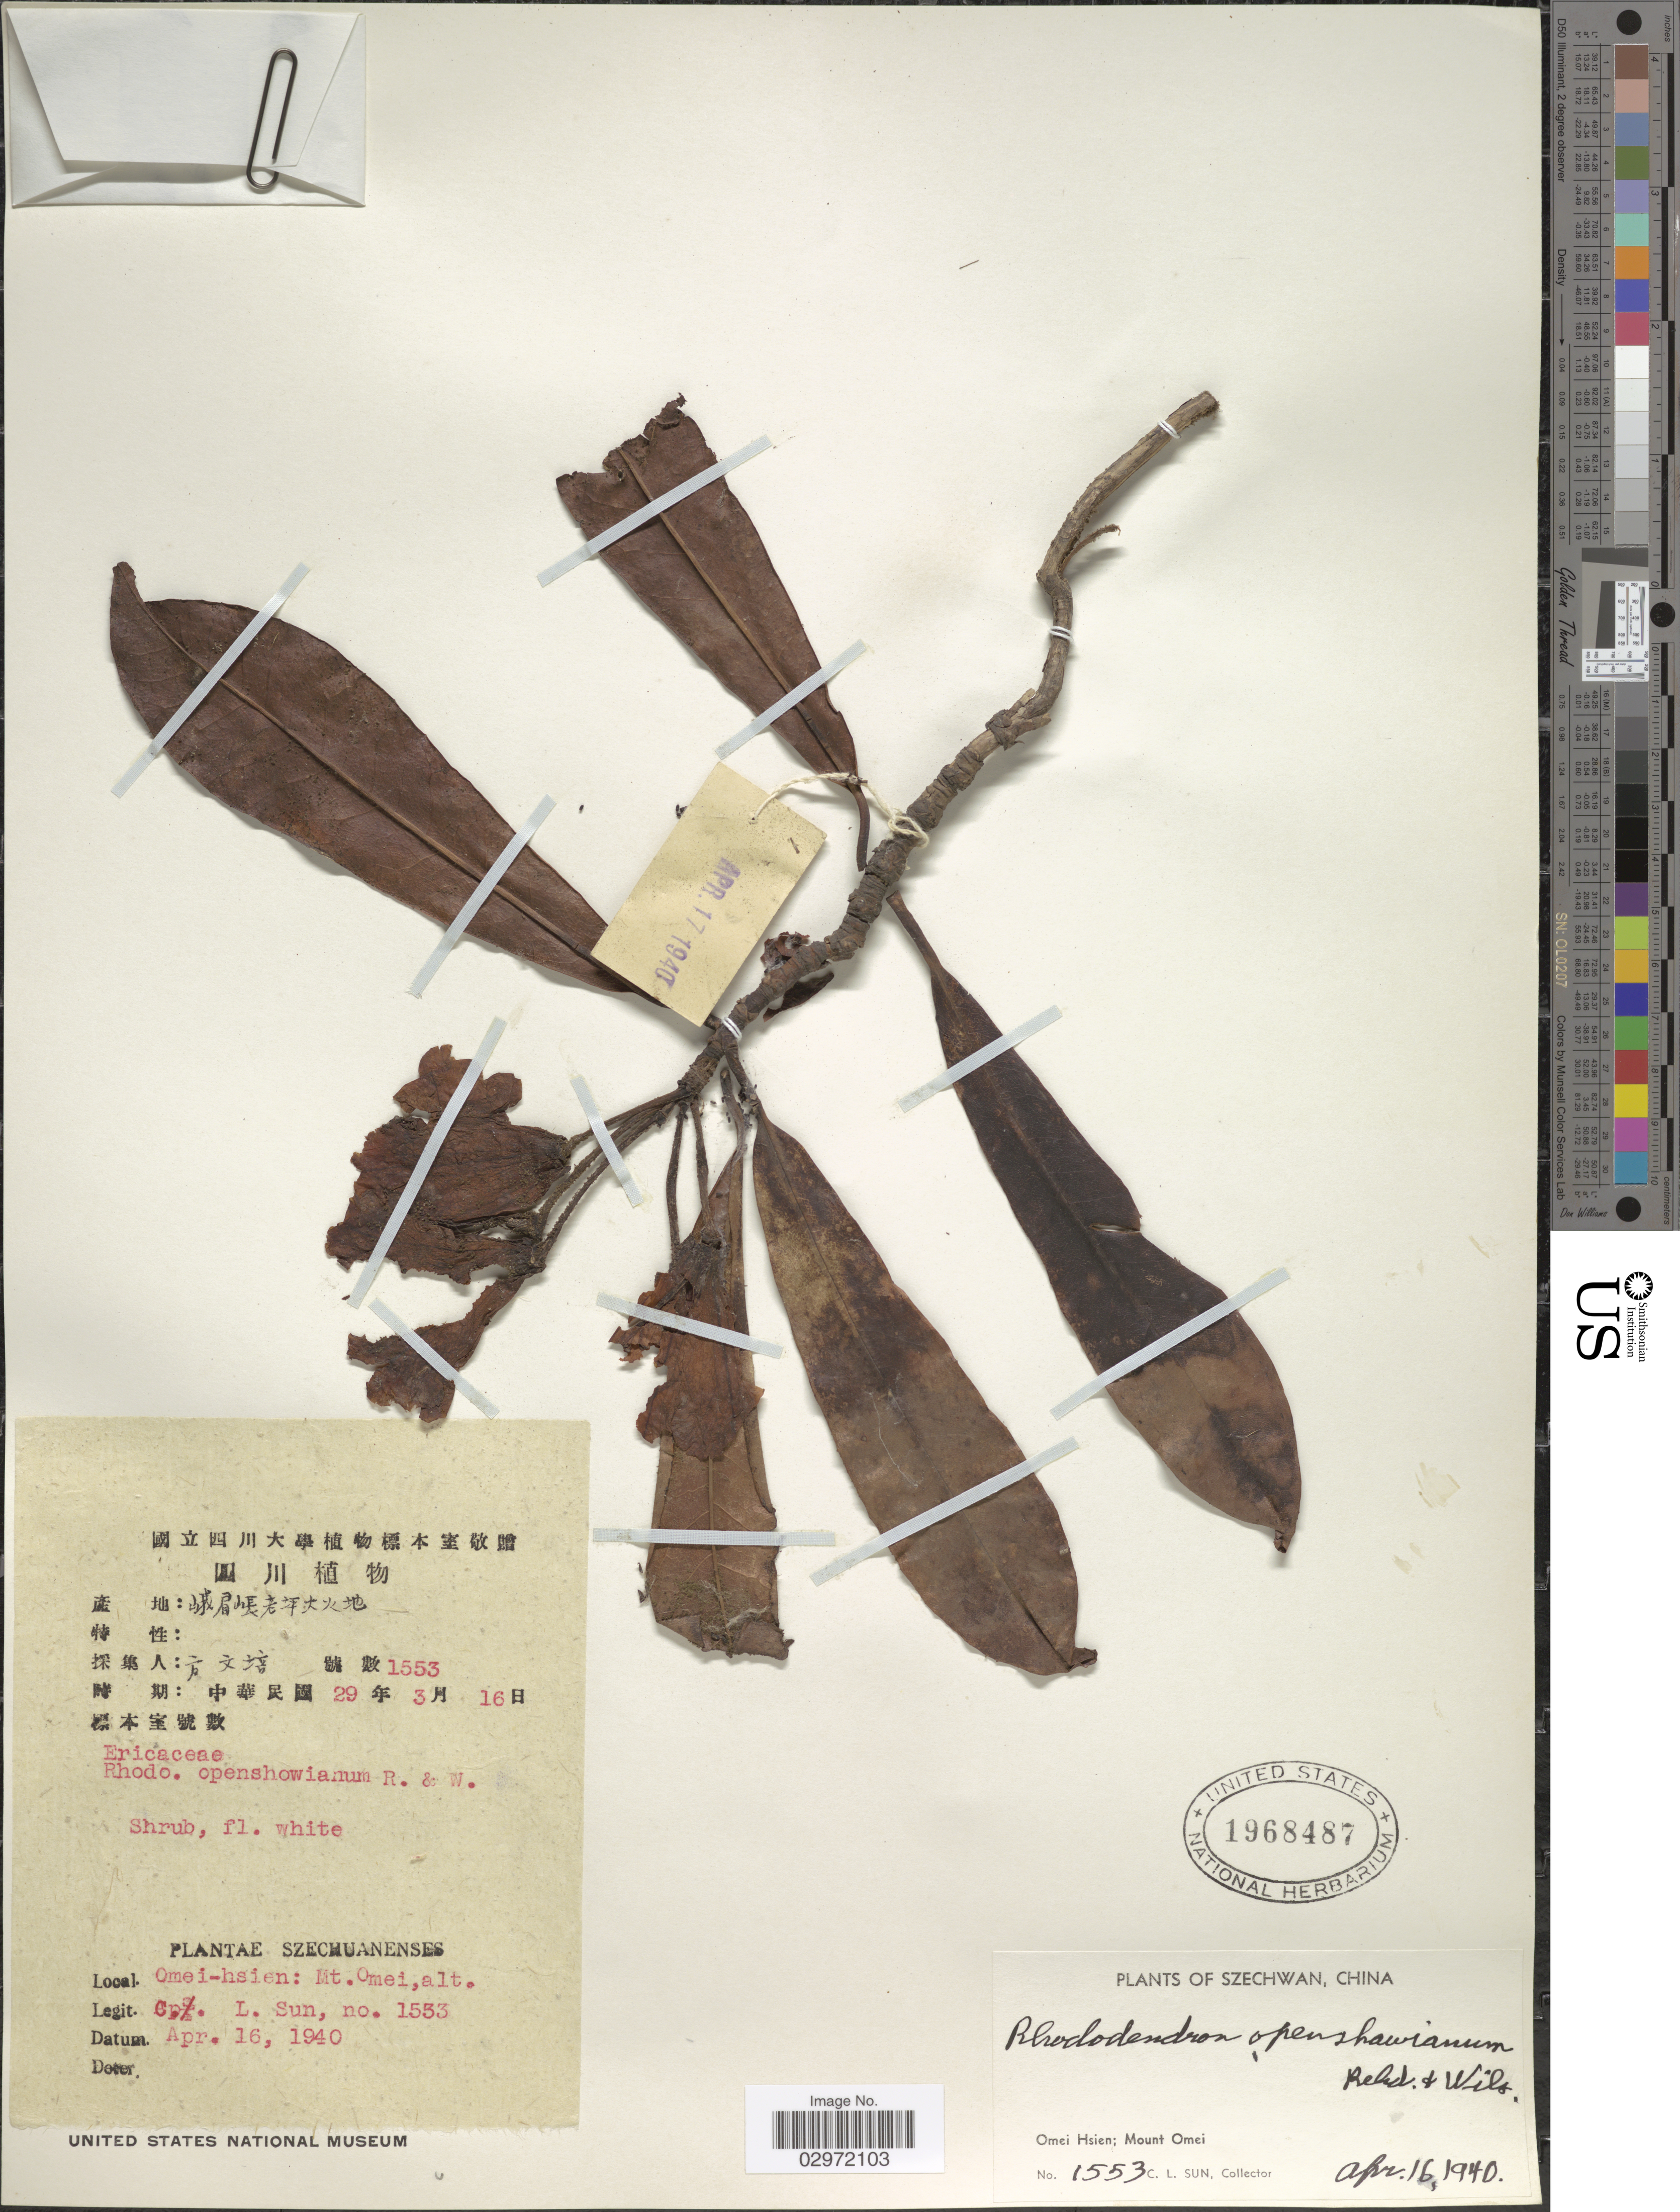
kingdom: Plantae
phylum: Tracheophyta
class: Magnoliopsida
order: Ericales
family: Ericaceae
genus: Rhododendron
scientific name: Rhododendron openshawianum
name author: Rehder & E.H. Wilson in Sarg.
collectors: C. Sun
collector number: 1553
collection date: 1940-04-16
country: China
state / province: Sichuan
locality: Szechwan. Omei Hsien; Mount Omei.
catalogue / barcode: US 1968487